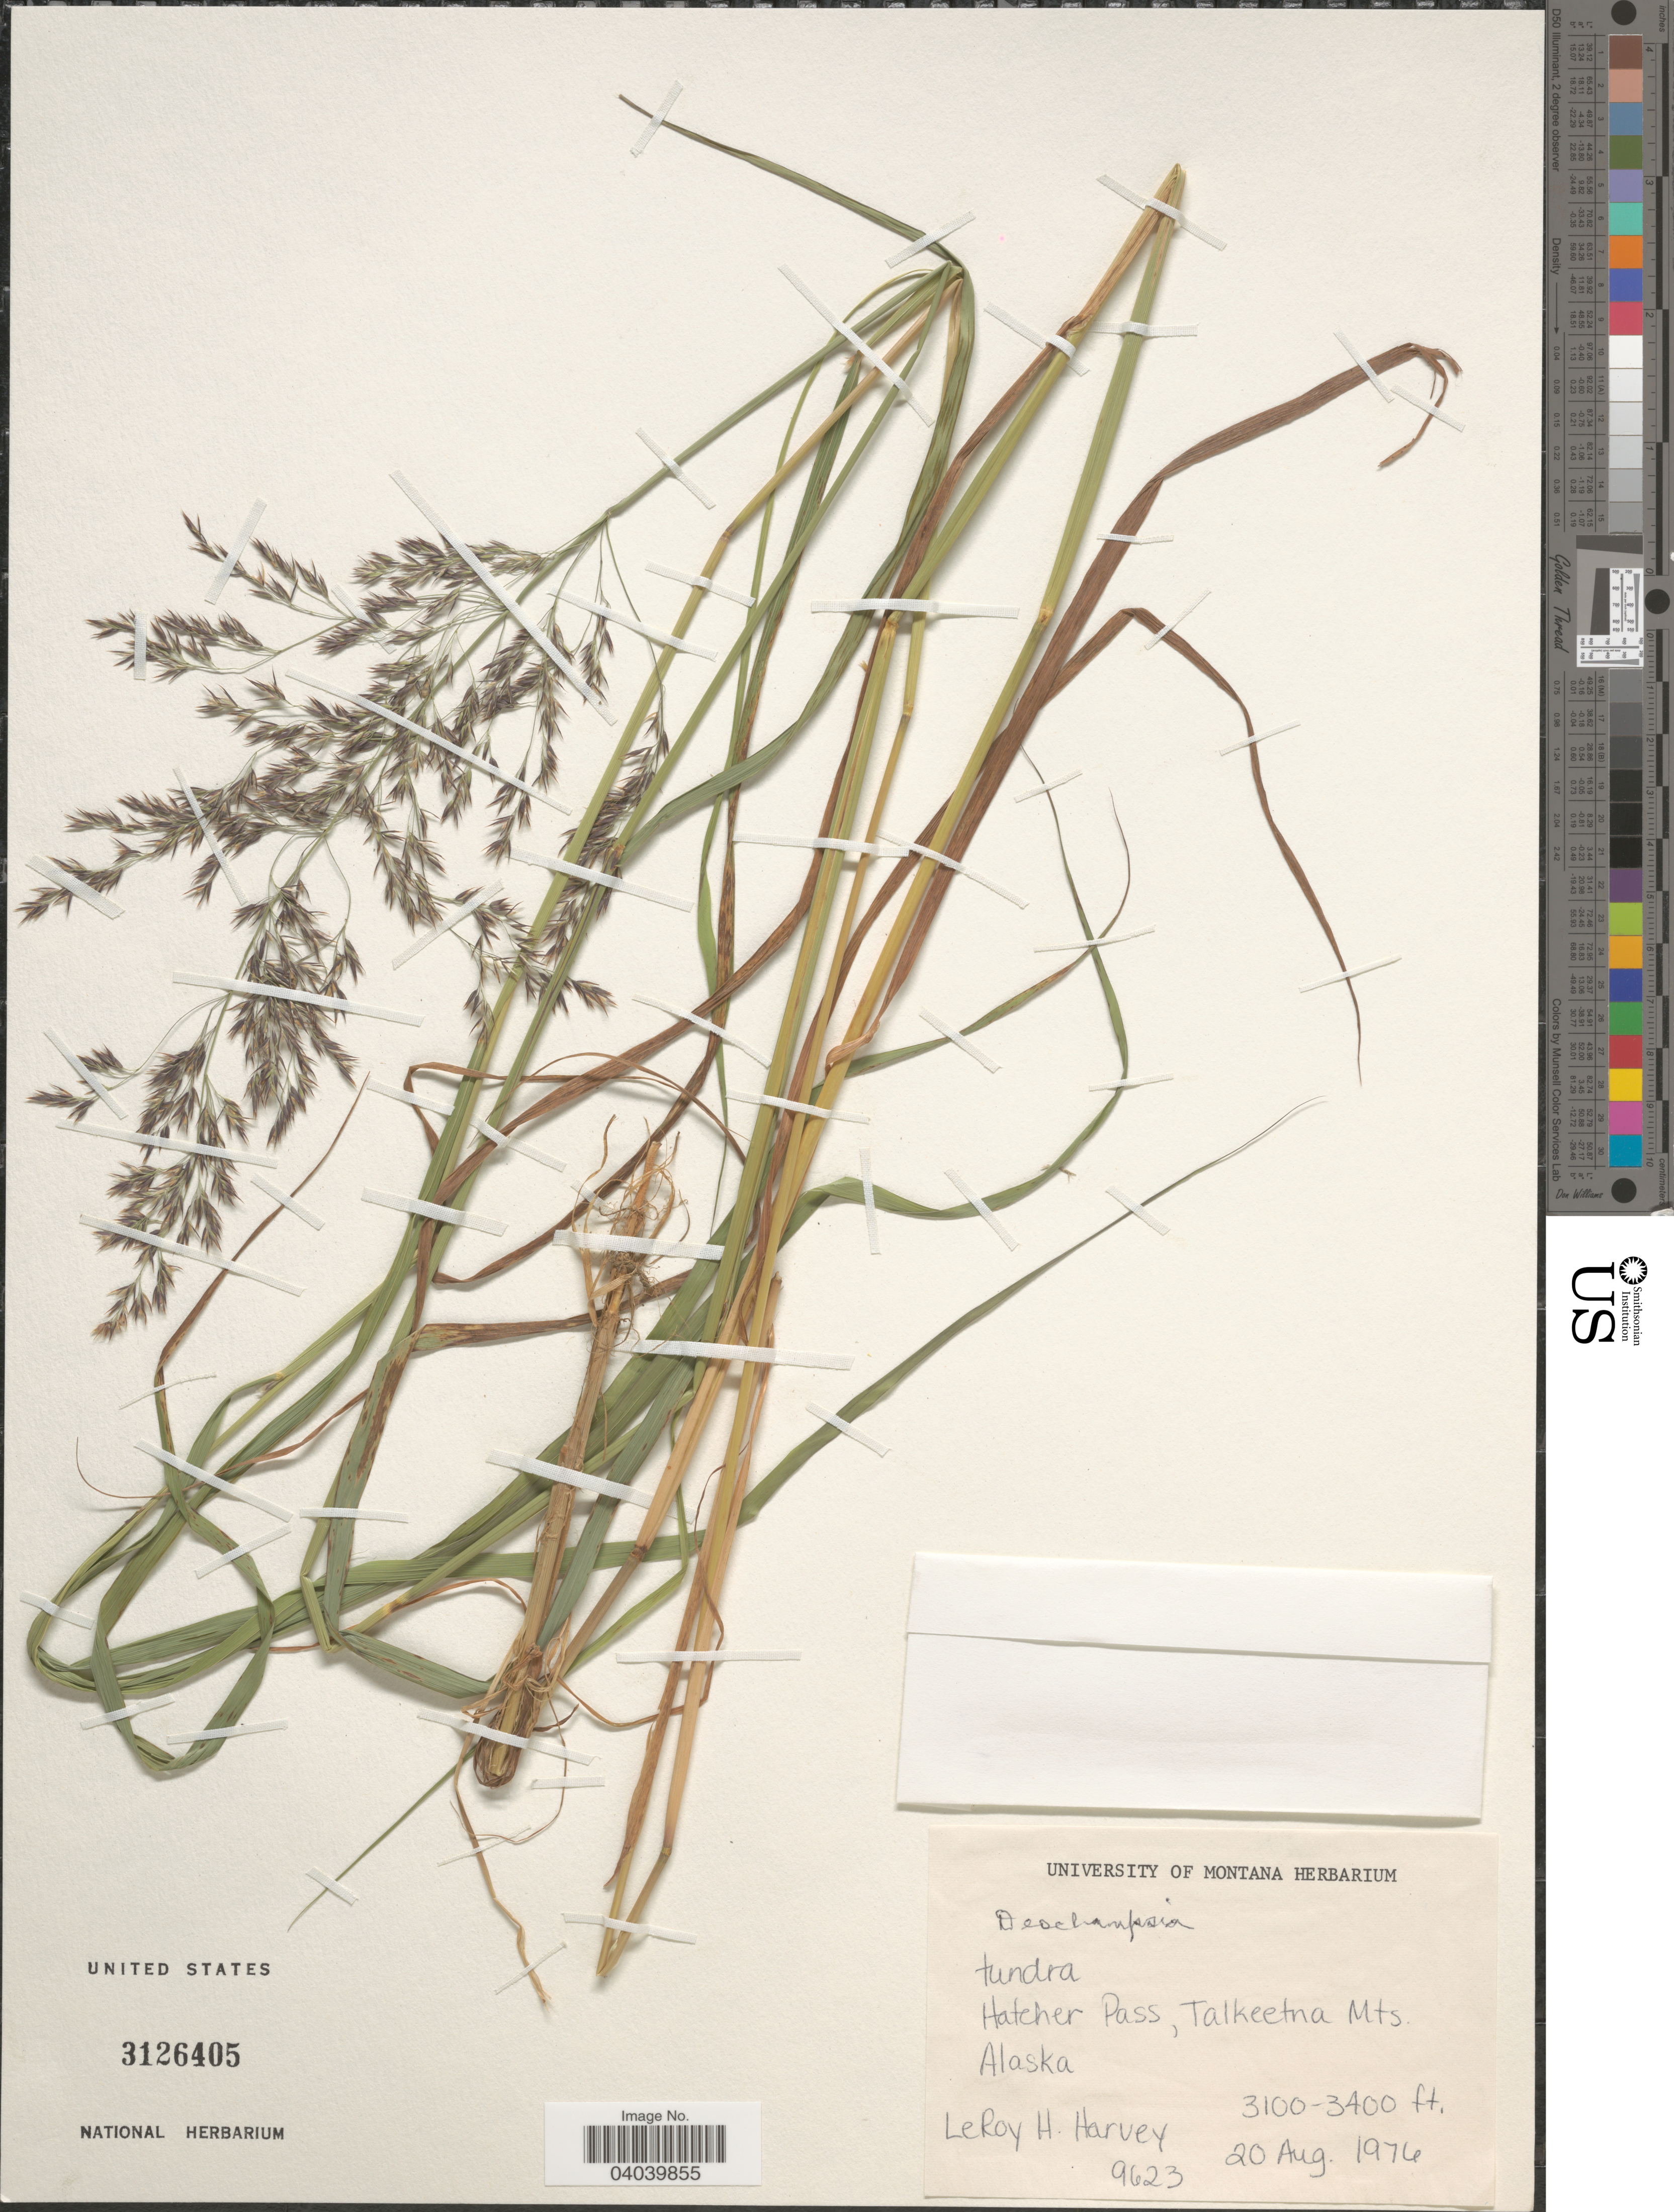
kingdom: Plantae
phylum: Tracheophyta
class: Liliopsida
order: Poales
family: Poaceae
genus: Deschampsia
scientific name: Deschampsia sp.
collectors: L. H. Harvey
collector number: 9623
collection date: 1976-08-20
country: United States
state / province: Alaska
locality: Hatcher Pass, Talkeetna Mts.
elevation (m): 945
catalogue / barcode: US 3126405